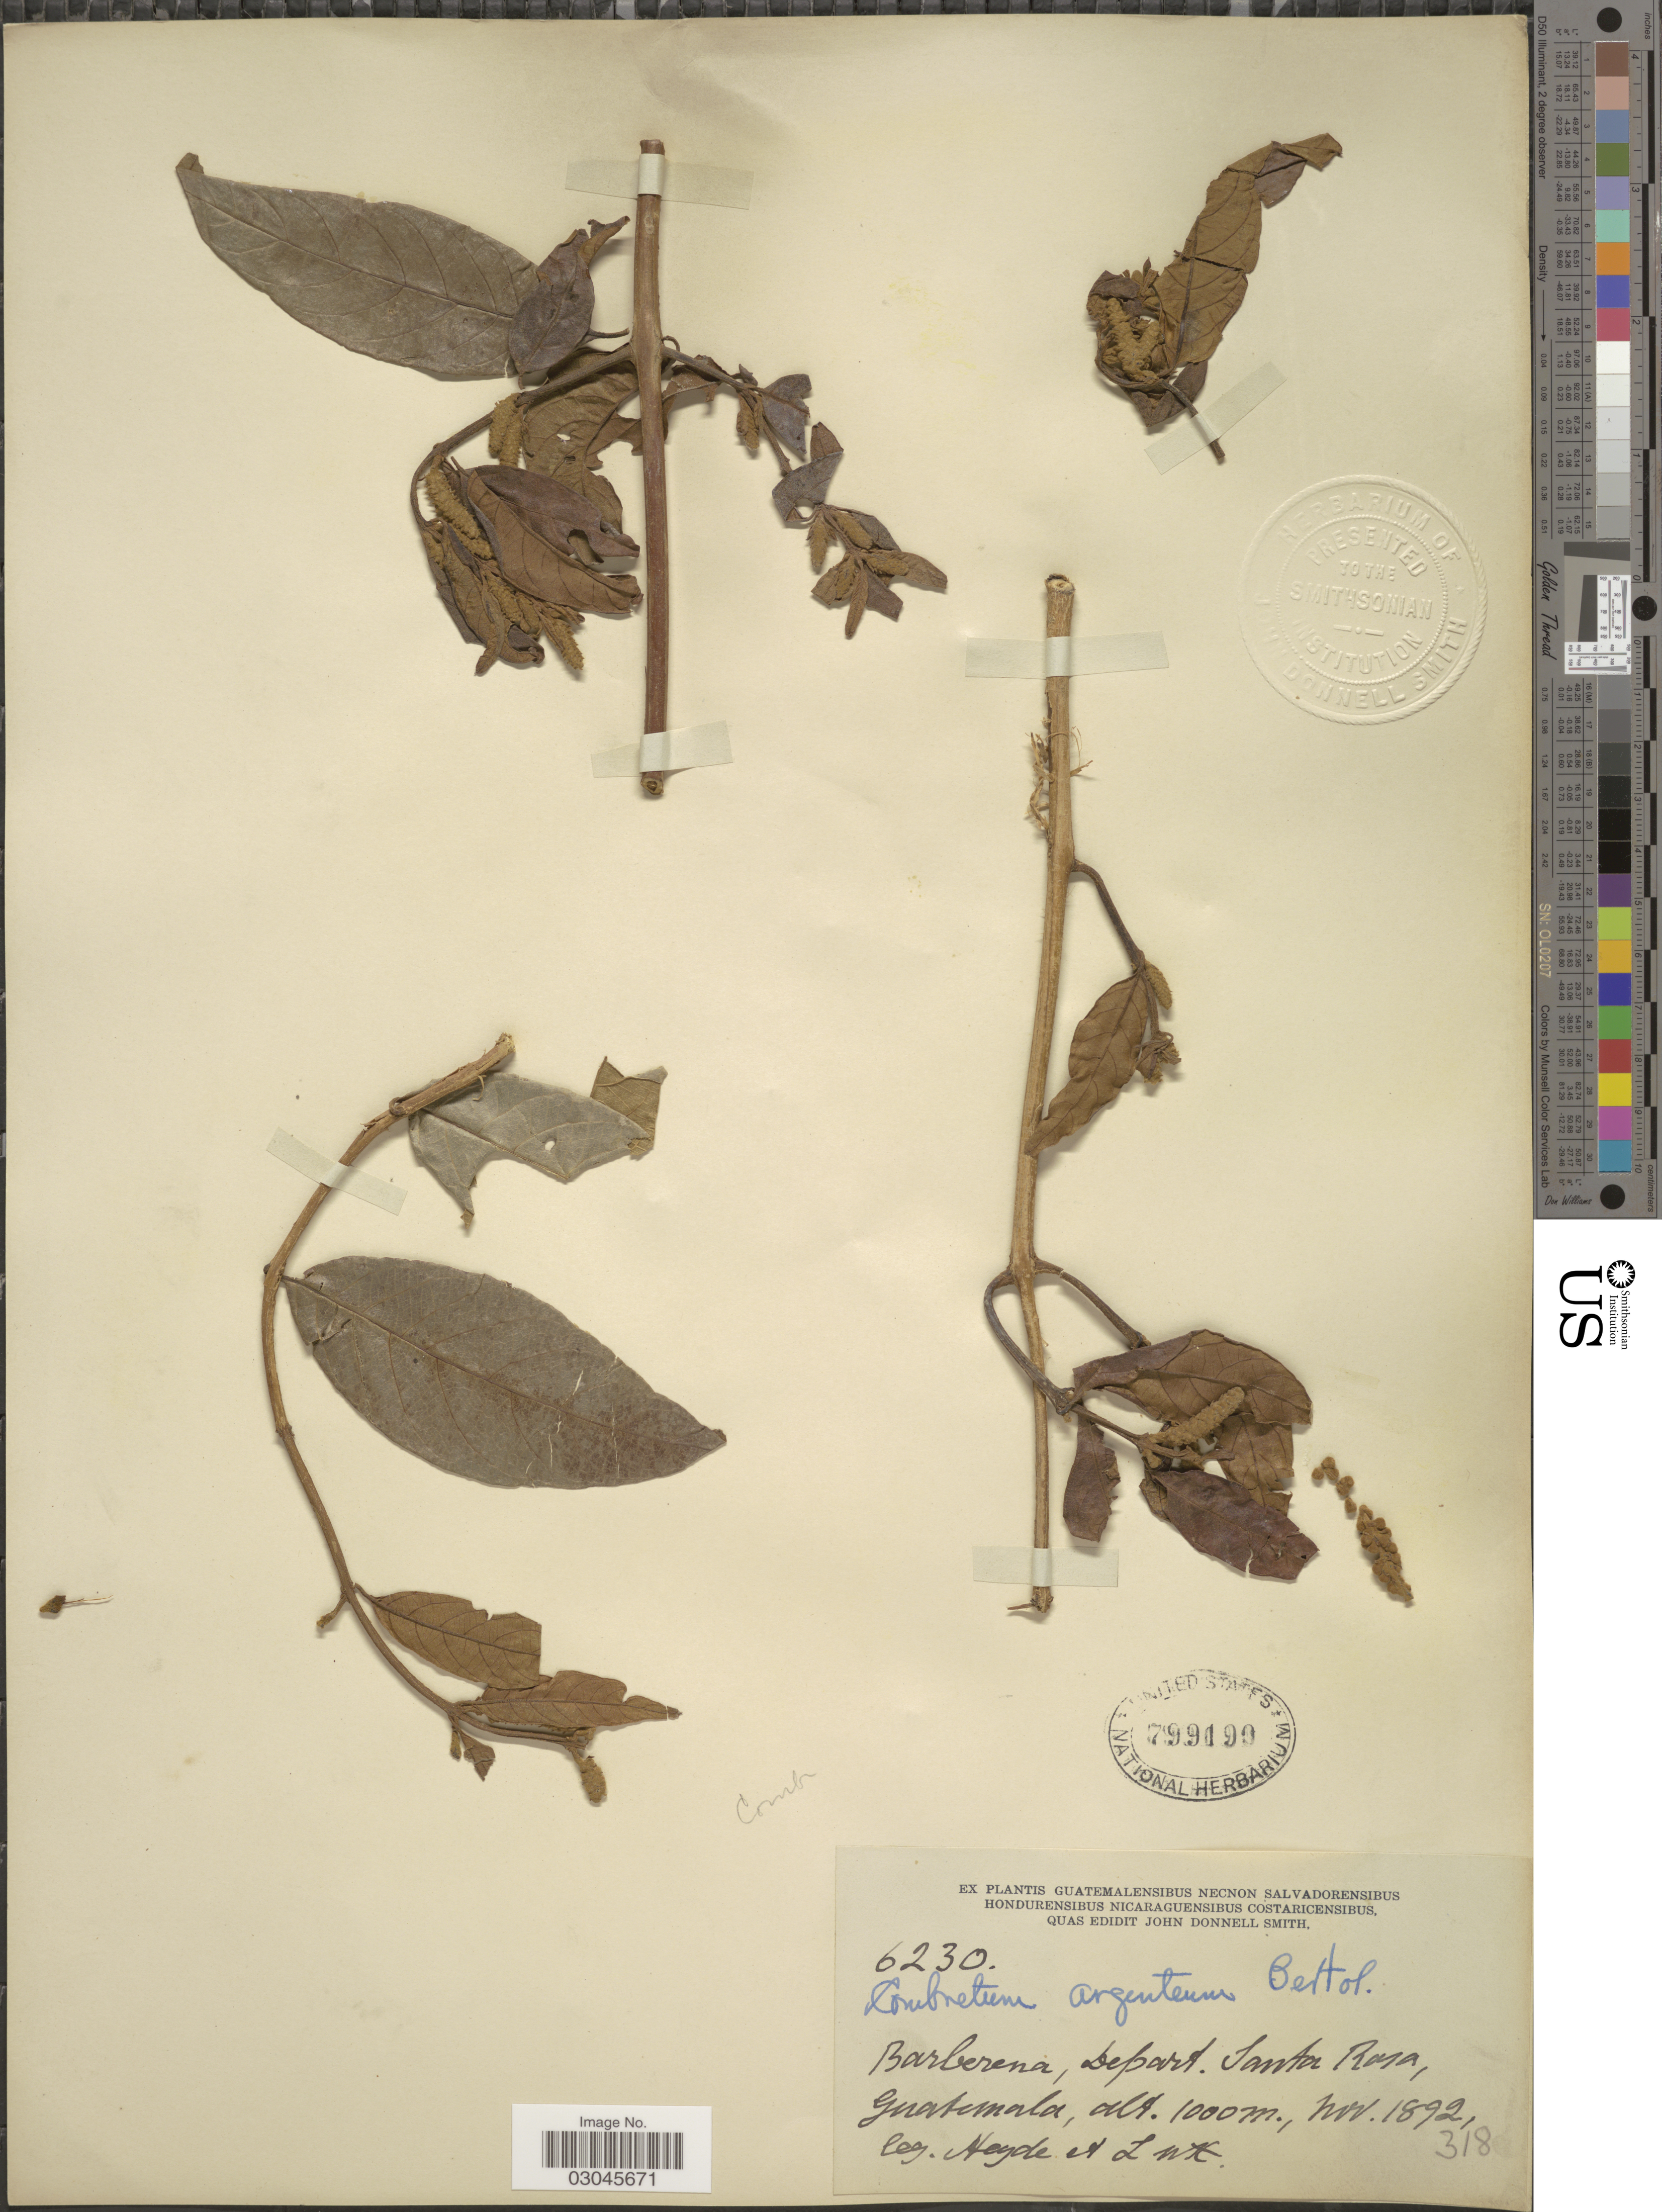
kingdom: Plantae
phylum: Tracheophyta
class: Magnoliopsida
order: Myrtales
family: Combretaceae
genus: Combretum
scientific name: Combretum argenteum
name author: Bertol.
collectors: Heyde & Lux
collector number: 6230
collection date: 1892-11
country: Guatemala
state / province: Santa Rosa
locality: Barberena, Depart. Santa Rosa.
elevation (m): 1000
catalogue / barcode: US 799190